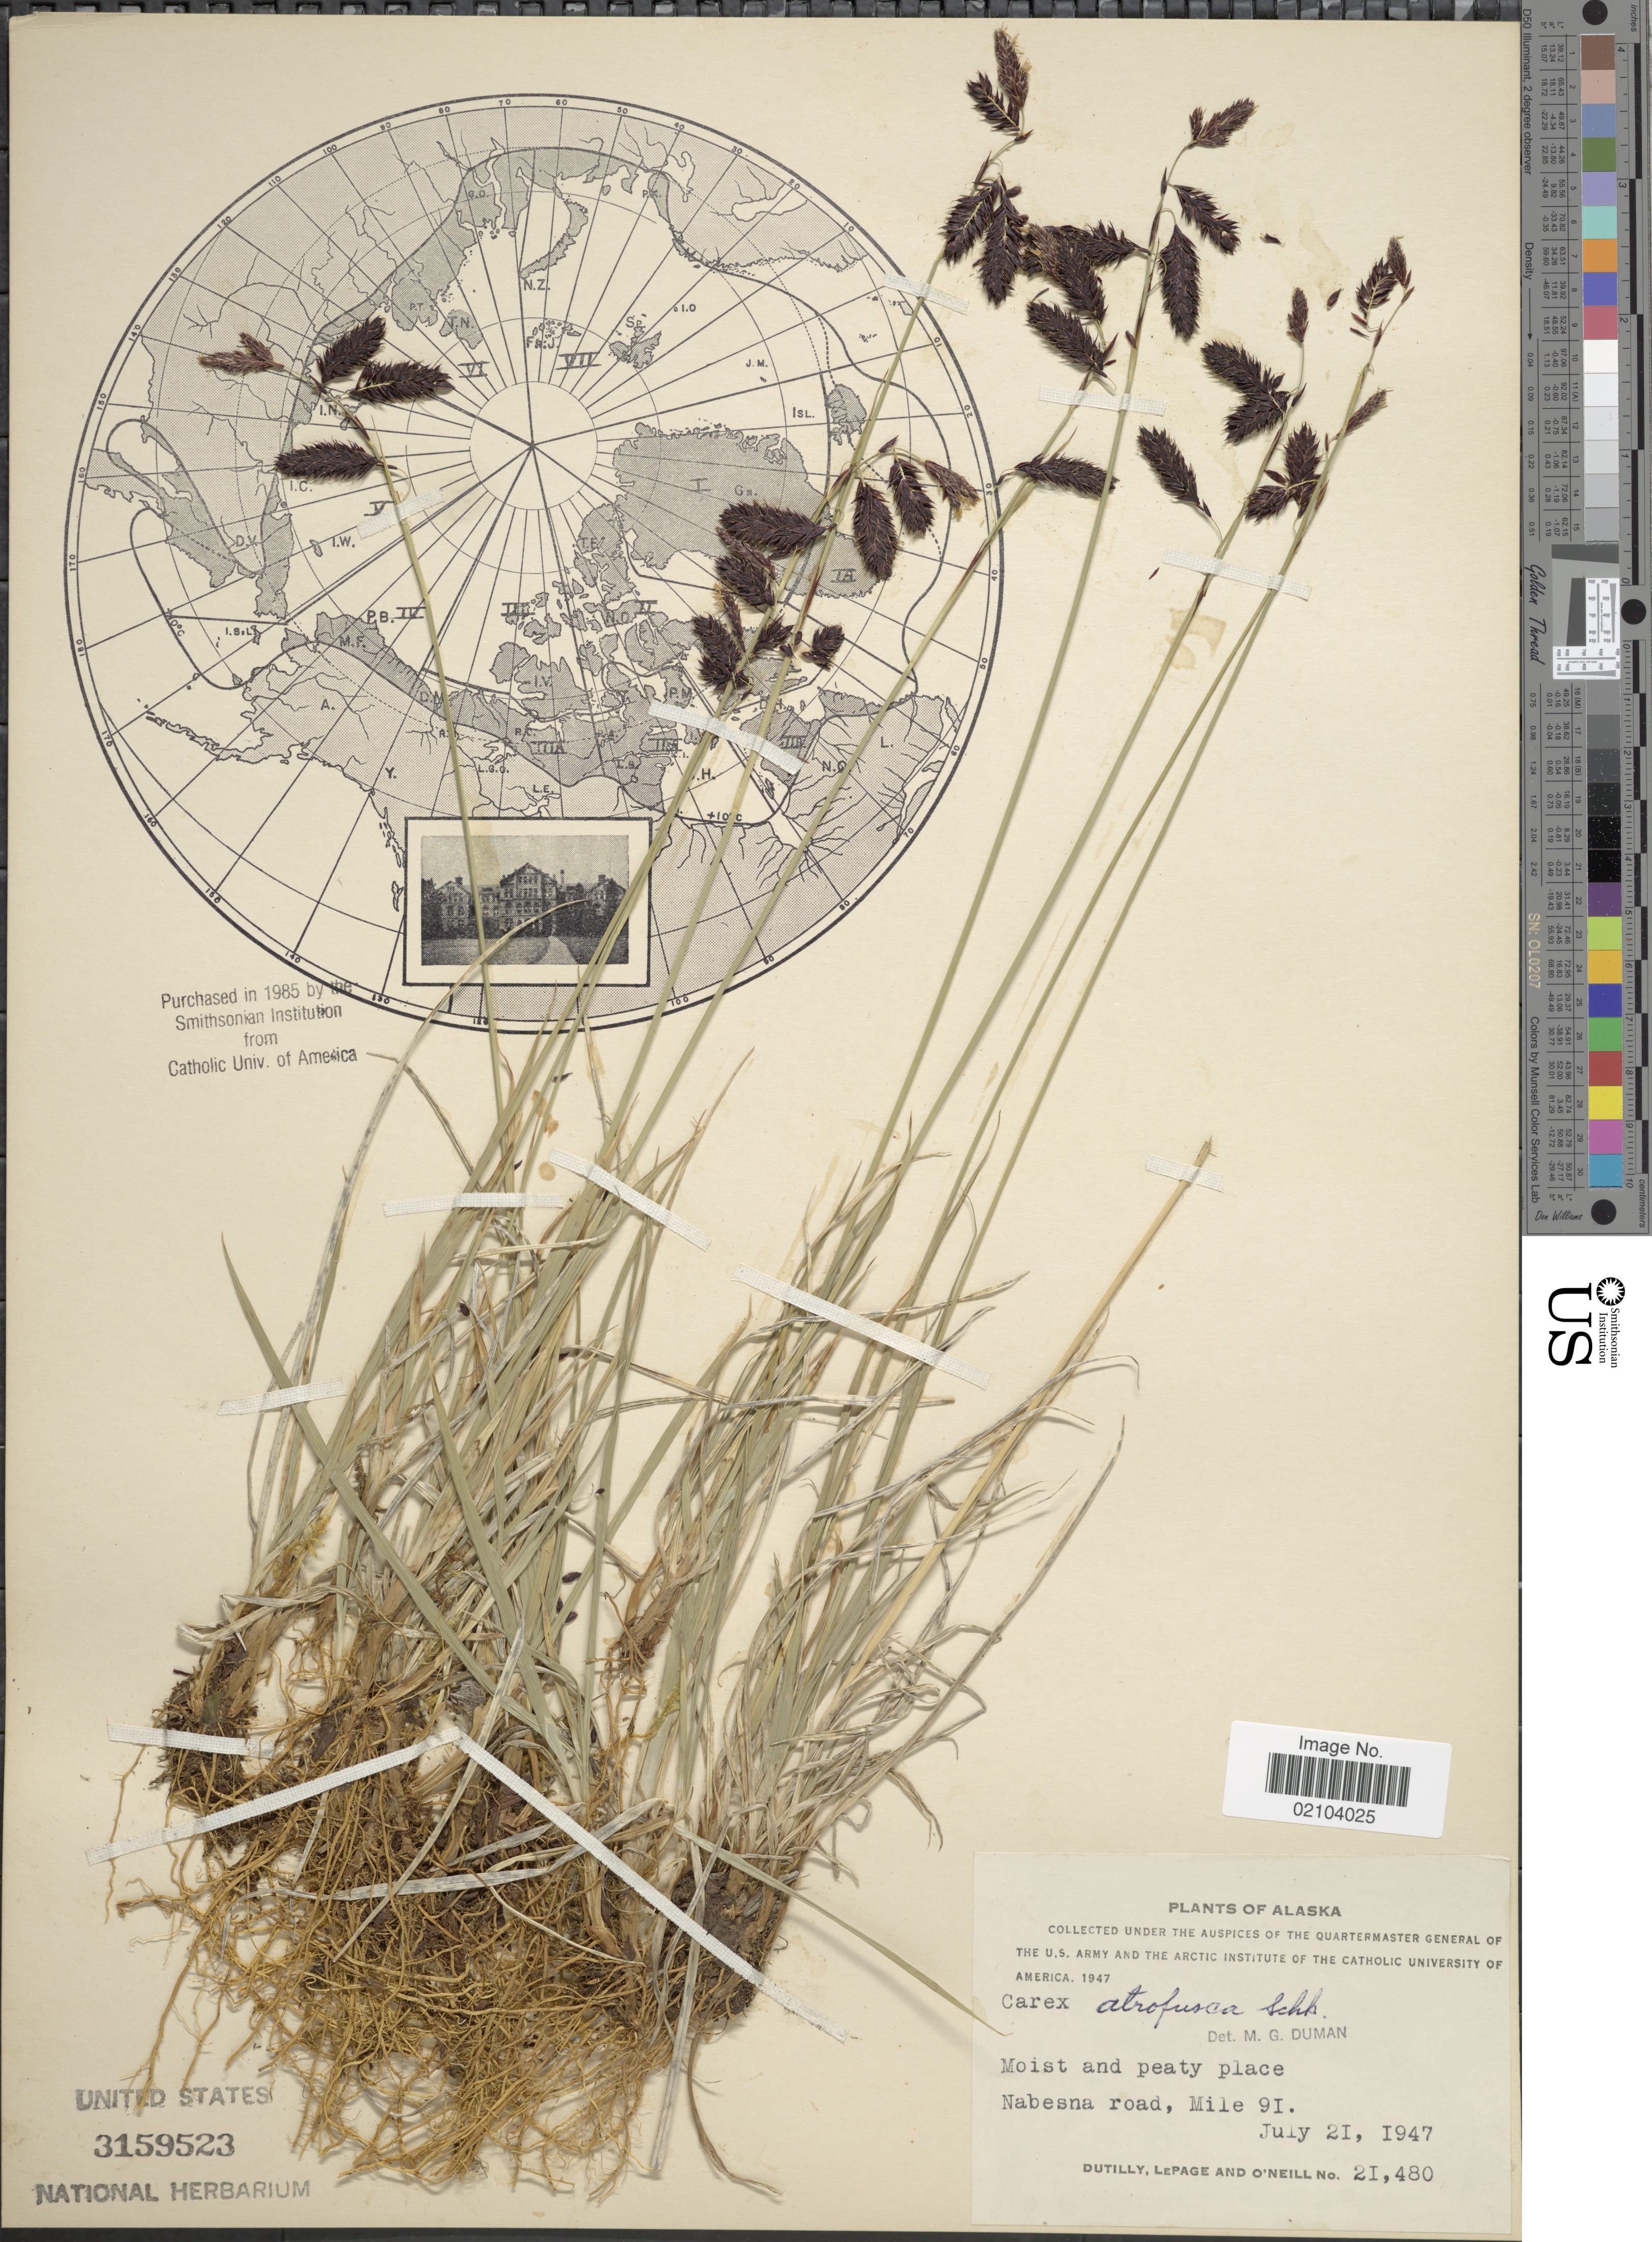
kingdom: Plantae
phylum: Tracheophyta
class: Liliopsida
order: Poales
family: Cyperaceae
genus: Carex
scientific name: Carex atrofusca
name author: Schkuhr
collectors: -. Dutilly, -. LePage & O'Neil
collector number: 21480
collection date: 1947-07-21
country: United States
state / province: Alaska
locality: Nabesna road, Mile 91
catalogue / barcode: US 3159523